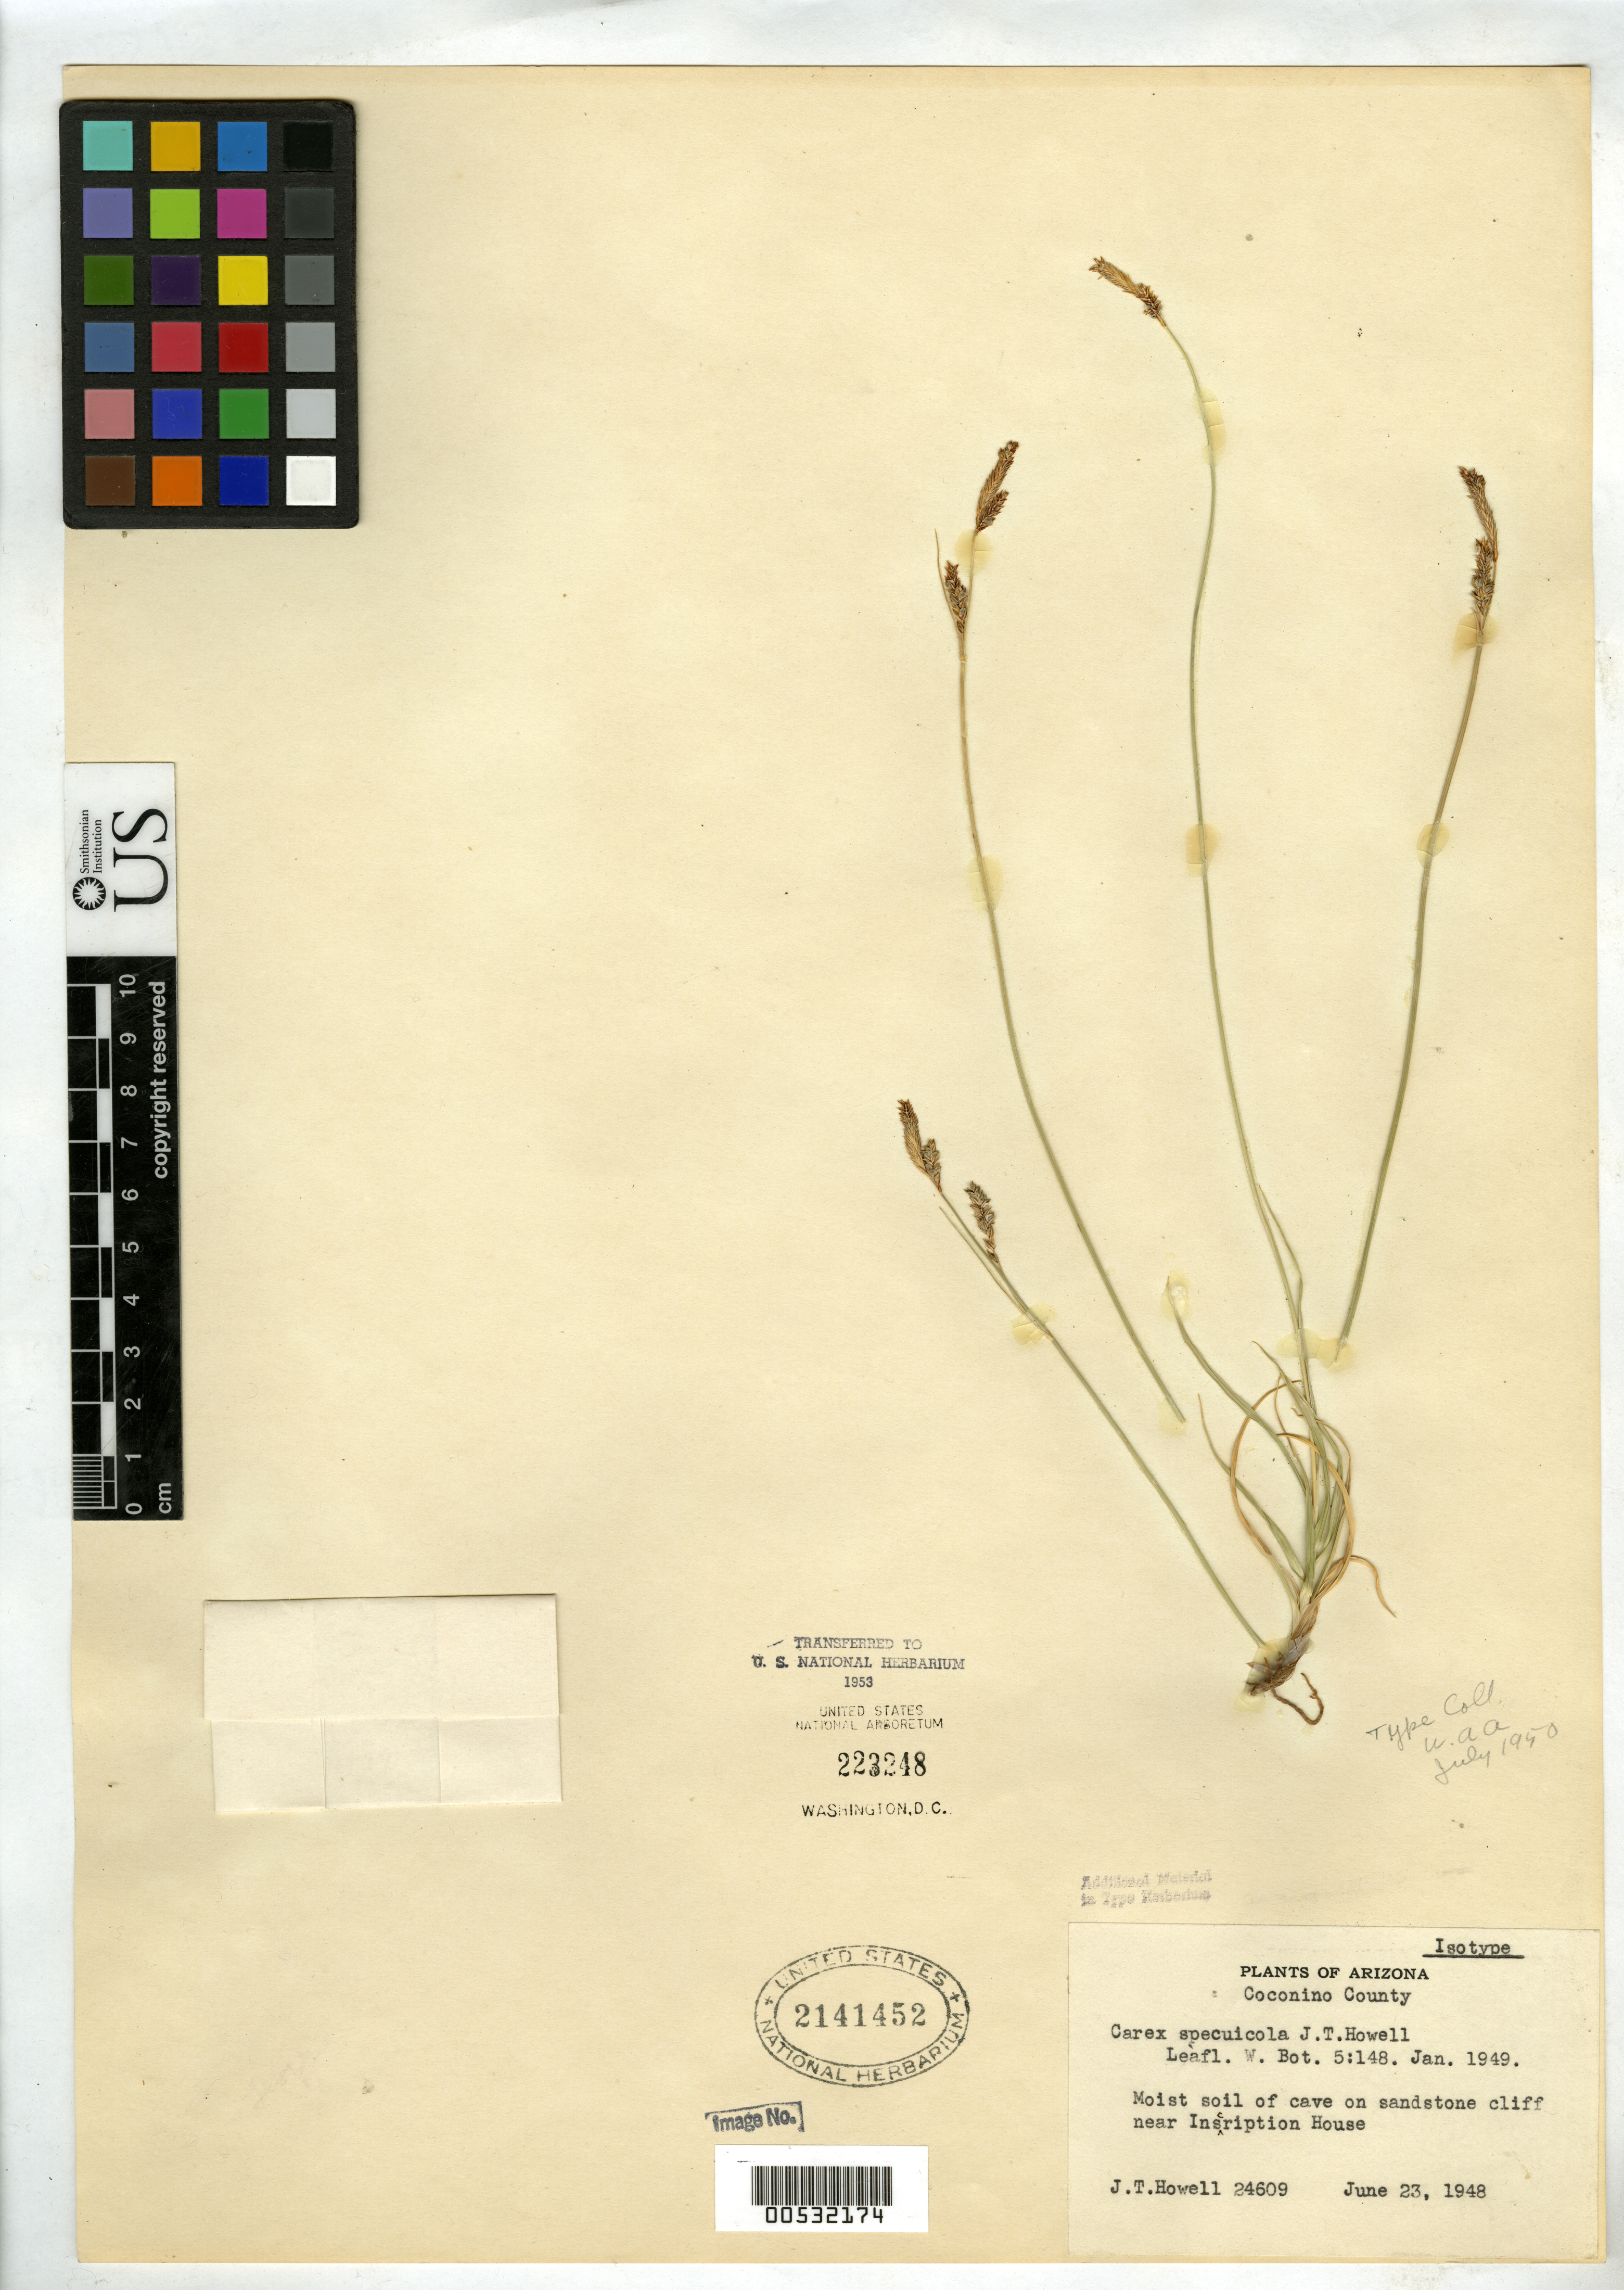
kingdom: Plantae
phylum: Tracheophyta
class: Liliopsida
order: Poales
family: Cyperaceae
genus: Carex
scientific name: Carex specuicola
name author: J.T. Howell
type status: Isotype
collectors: J. T. Howell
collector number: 24609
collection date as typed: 23 Jun 1948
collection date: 1948-06-23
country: United States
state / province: Arizona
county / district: Coconino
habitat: Moist soil.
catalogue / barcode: US 2141452